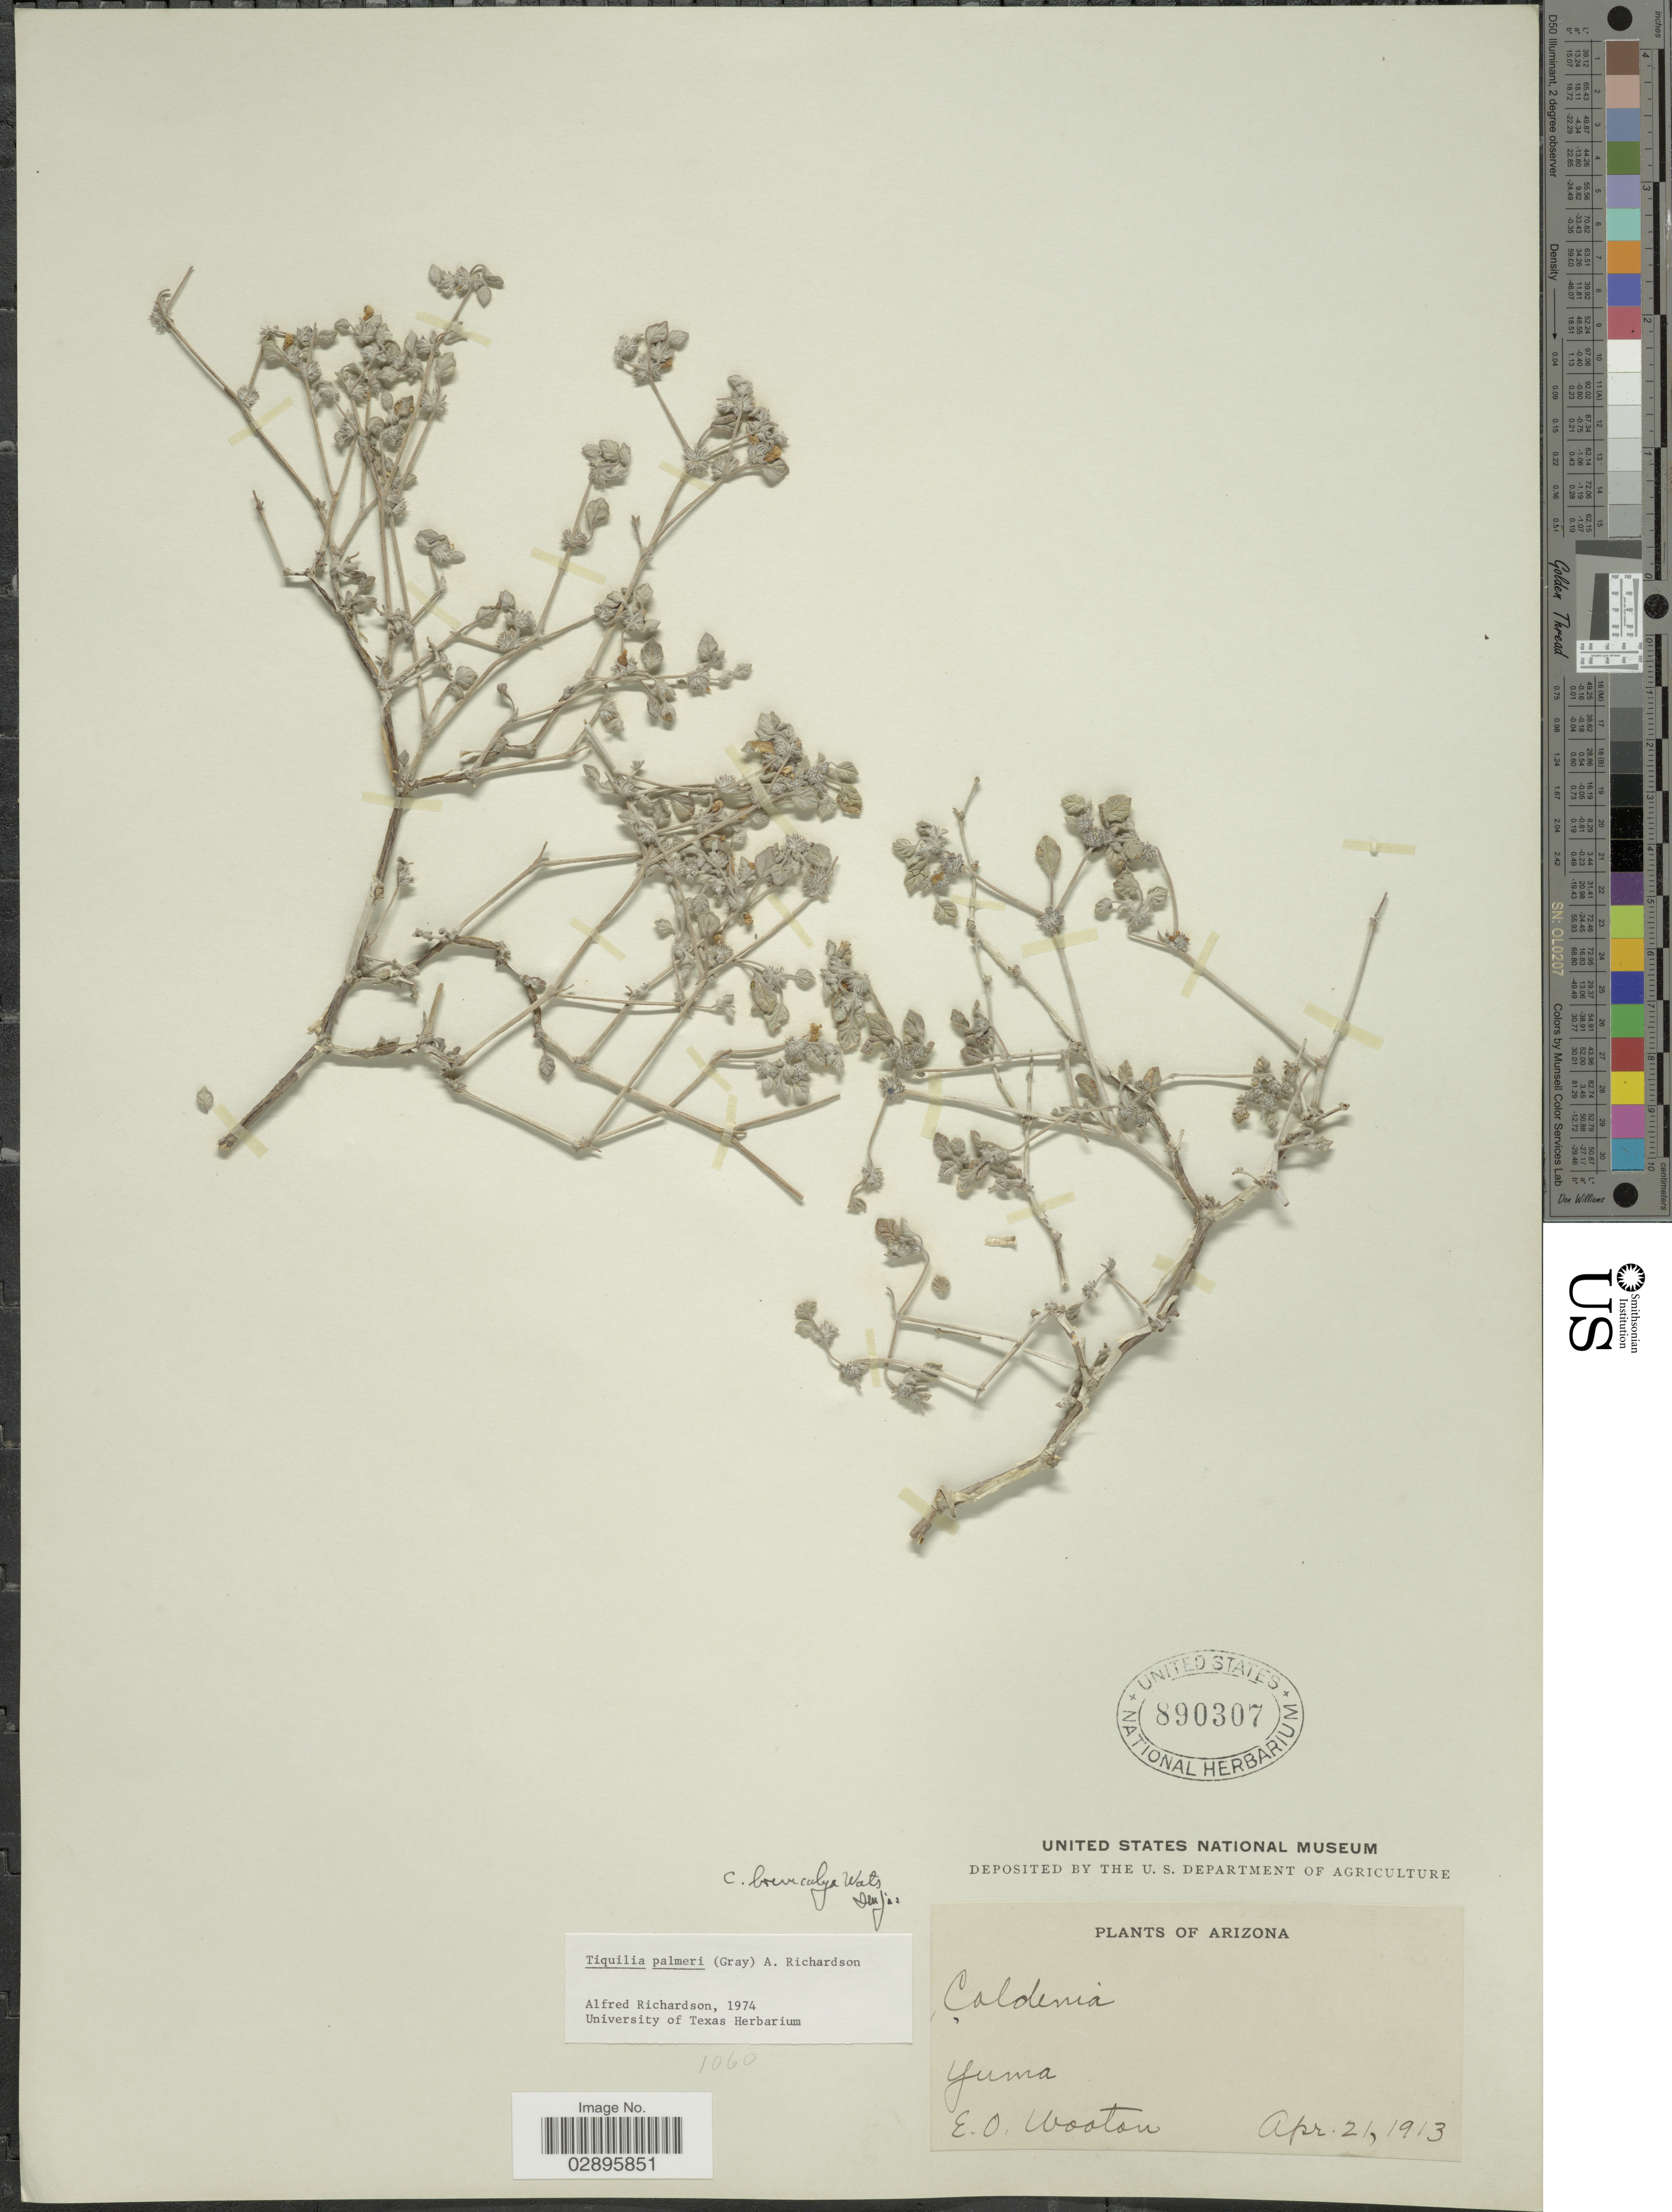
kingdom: Plantae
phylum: Tracheophyta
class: Magnoliopsida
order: Boraginales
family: Ehretiaceae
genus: Tiquilia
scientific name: Tiquilia palmeri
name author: (A. Gray) A.T. Richardson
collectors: E. O. Wooton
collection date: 1913-04-21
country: United States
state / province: Arizona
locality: Yuma.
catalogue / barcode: US 890307